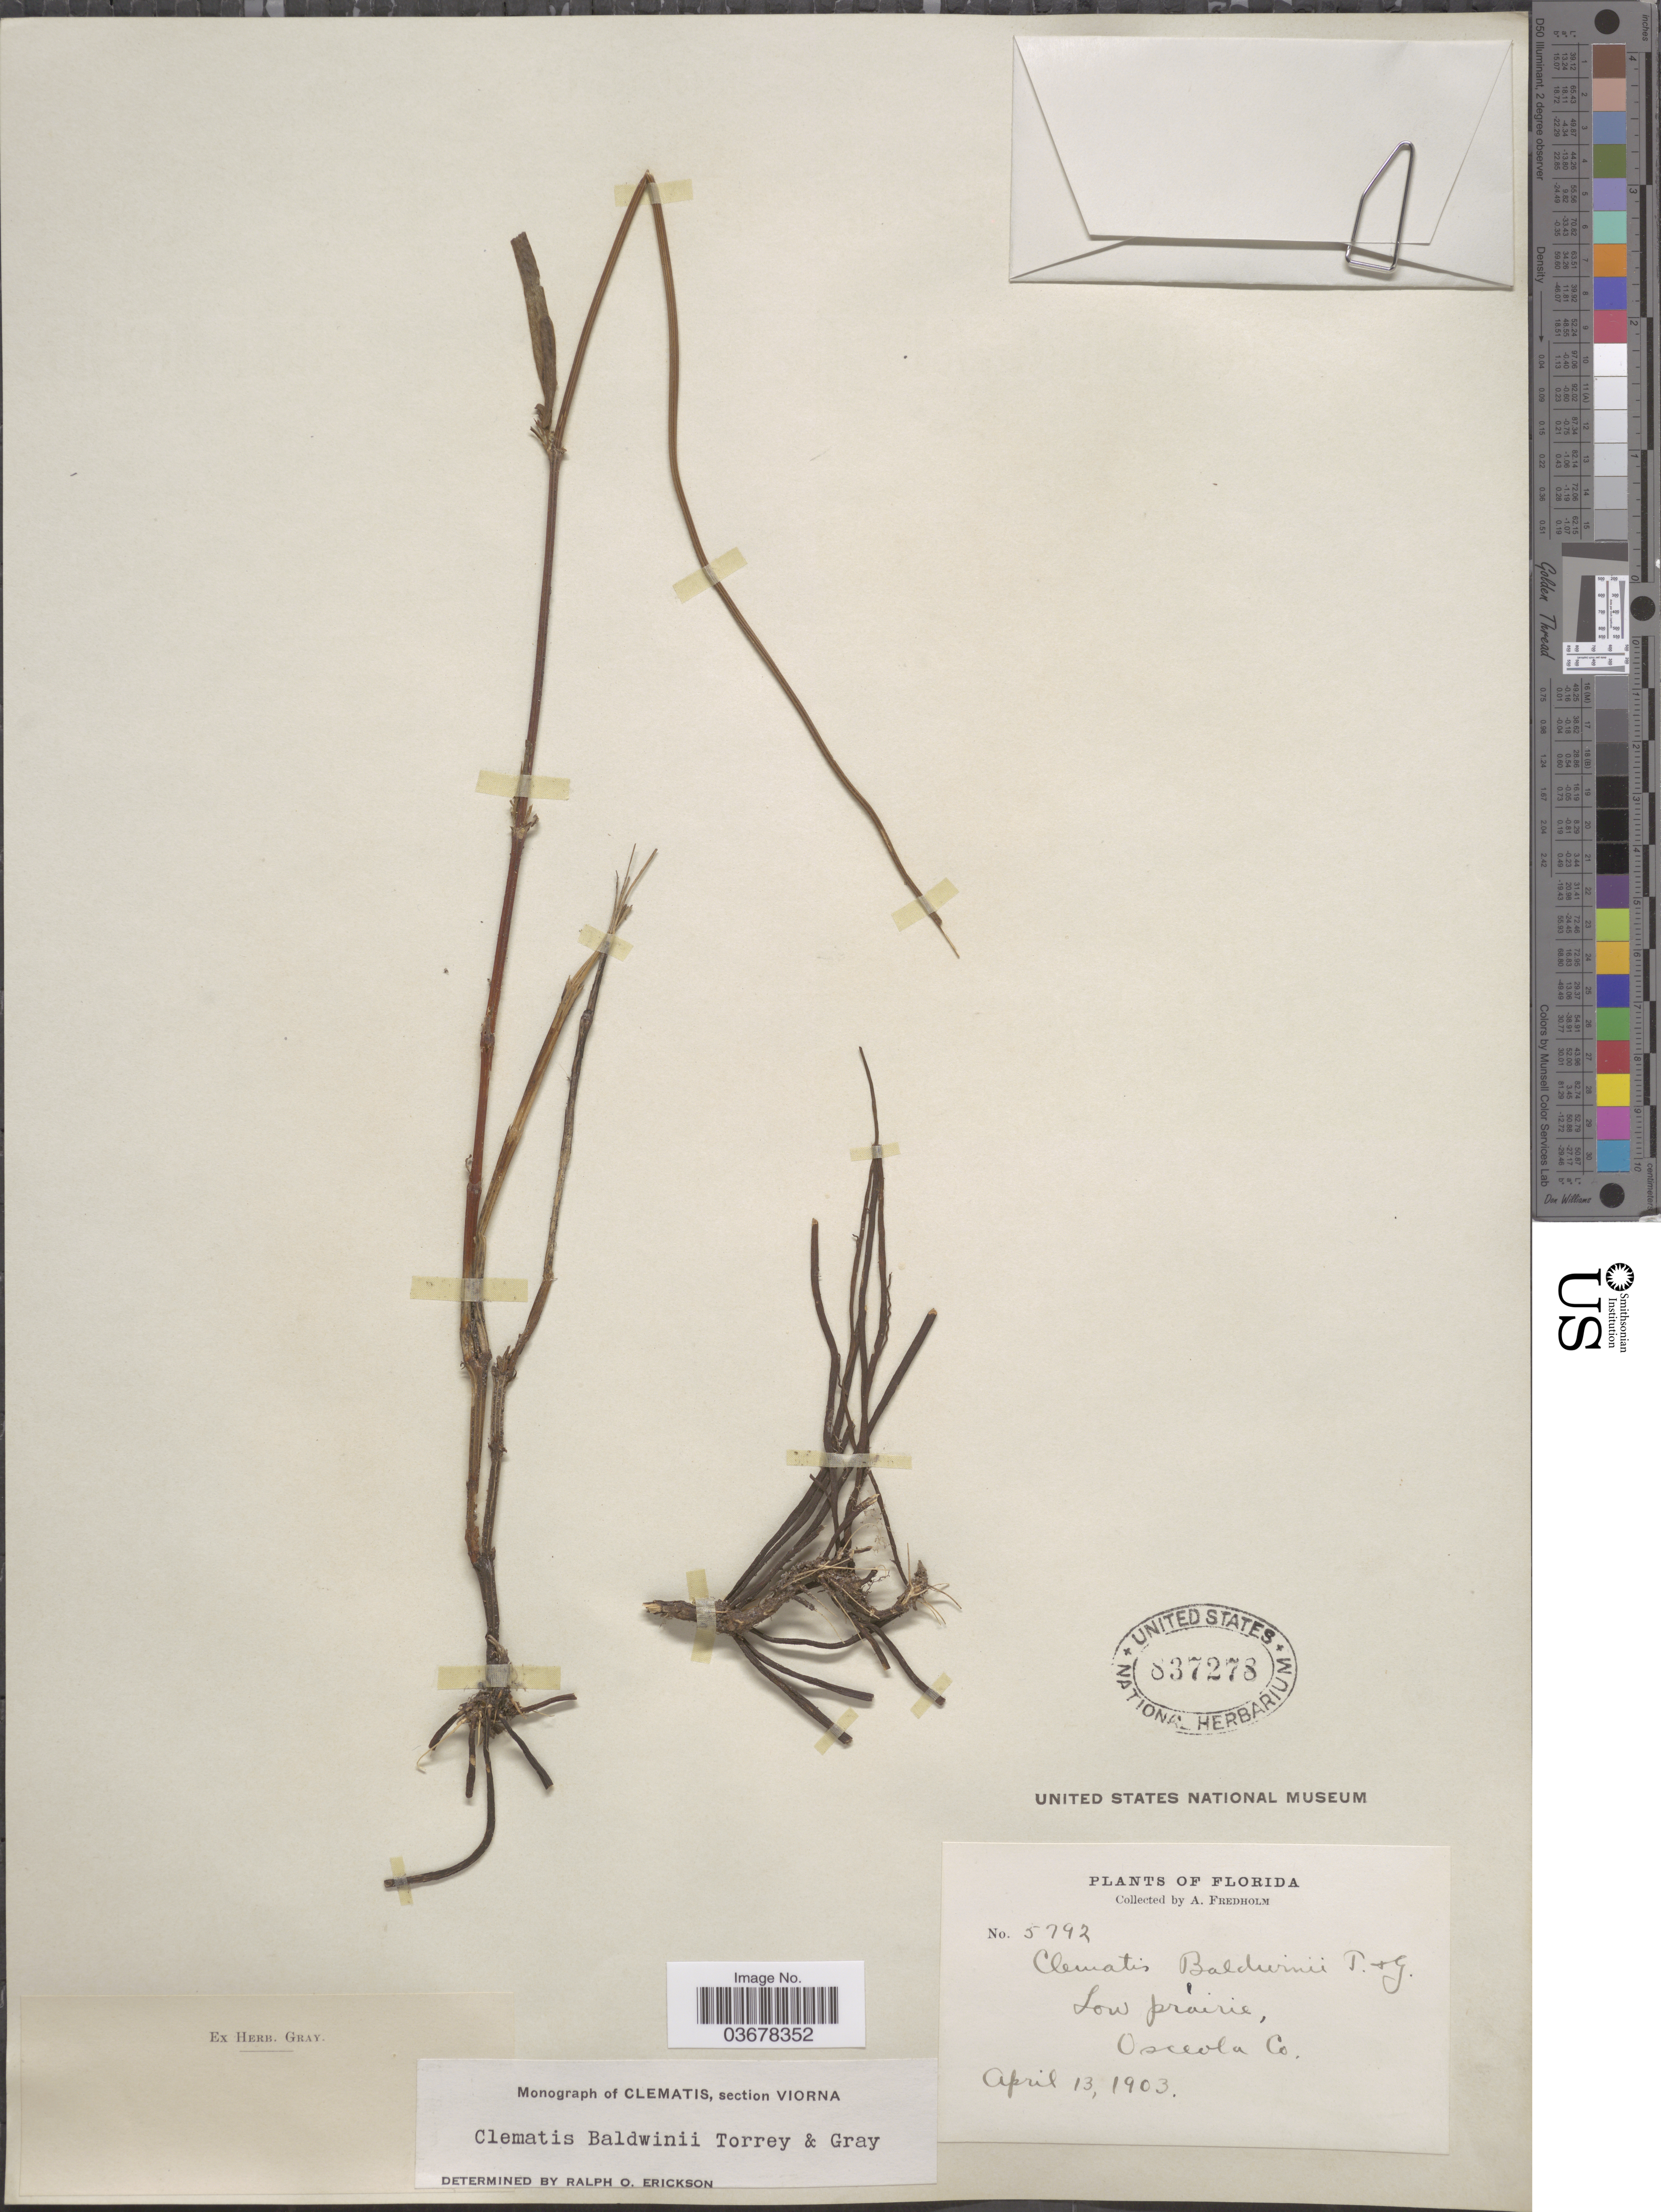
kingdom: Plantae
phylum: Tracheophyta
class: Magnoliopsida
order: Ranunculales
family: Ranunculaceae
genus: Clematis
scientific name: Clematis viorna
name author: L.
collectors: A. Fredholm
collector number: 5792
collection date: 1903-04-13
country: United States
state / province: Florida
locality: Low prairie, Osceola Co.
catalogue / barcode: US 837278